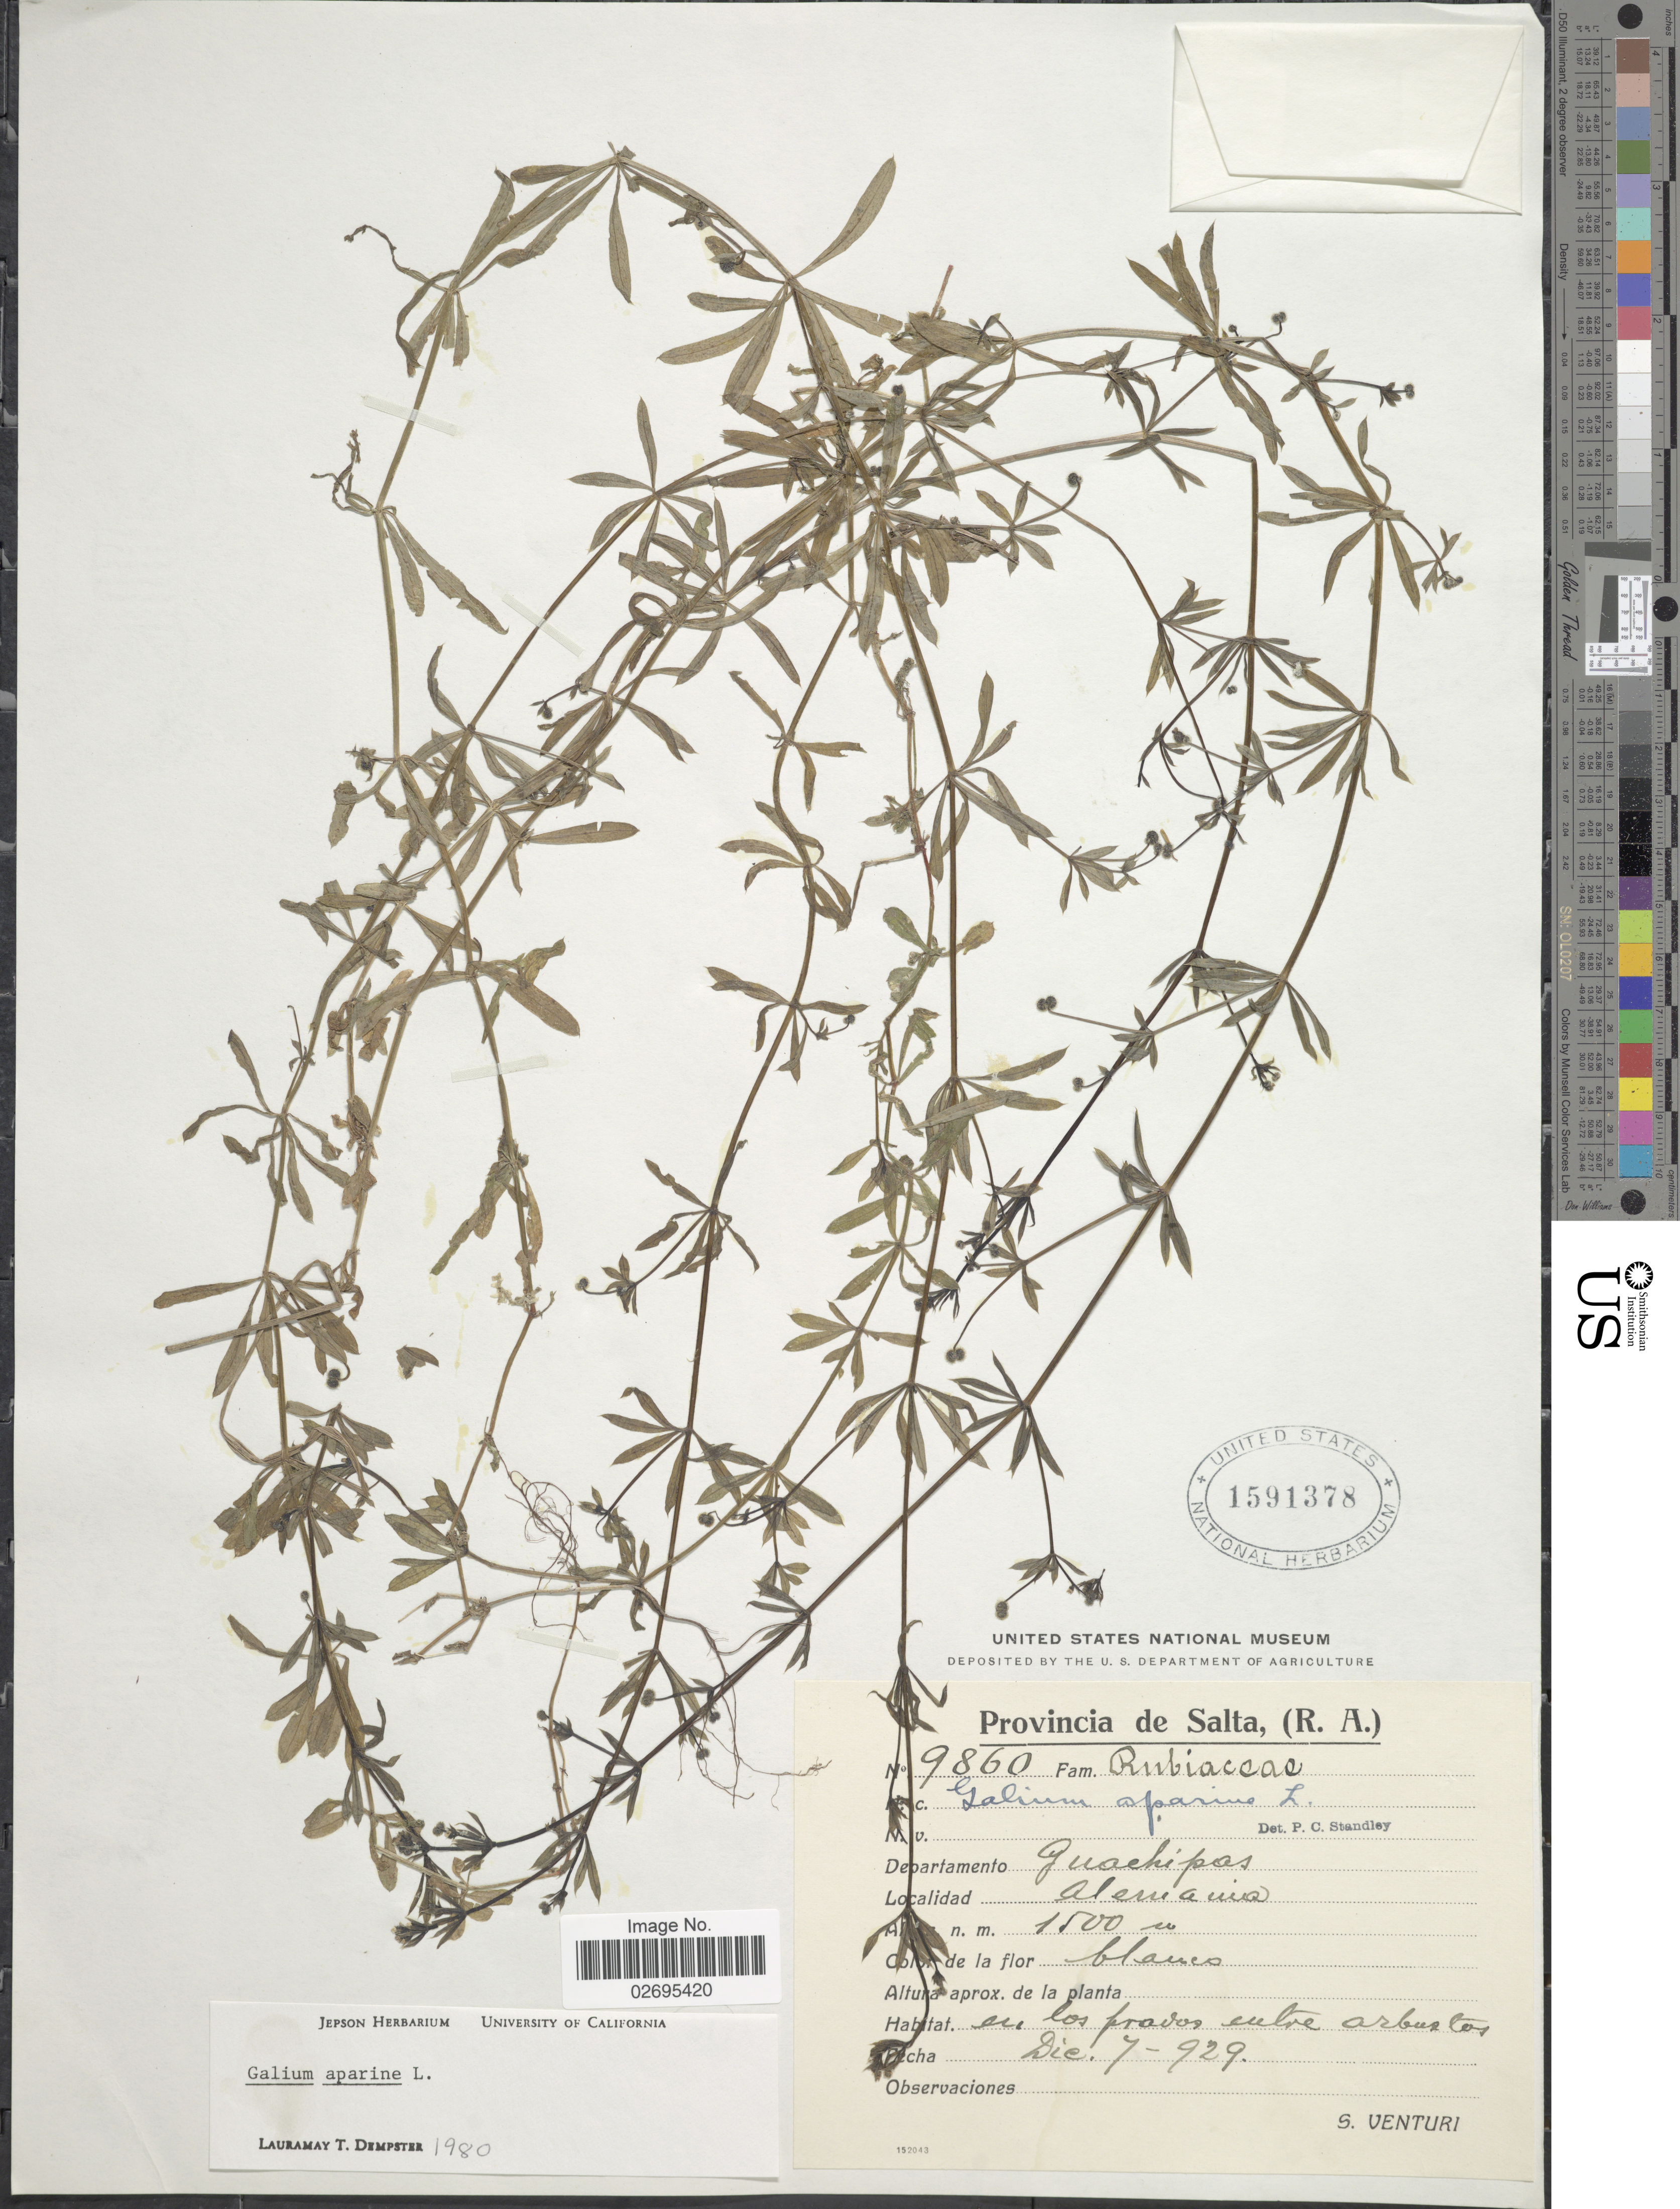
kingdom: Plantae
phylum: Tracheophyta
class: Magnoliopsida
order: Gentianales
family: Rubiaceae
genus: Galium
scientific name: Galium aparine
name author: L.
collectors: S. Venturi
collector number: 9860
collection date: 1929-12-07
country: Argentina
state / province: Salta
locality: Departamento Guachipas, Alemania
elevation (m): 1500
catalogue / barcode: US 1591378